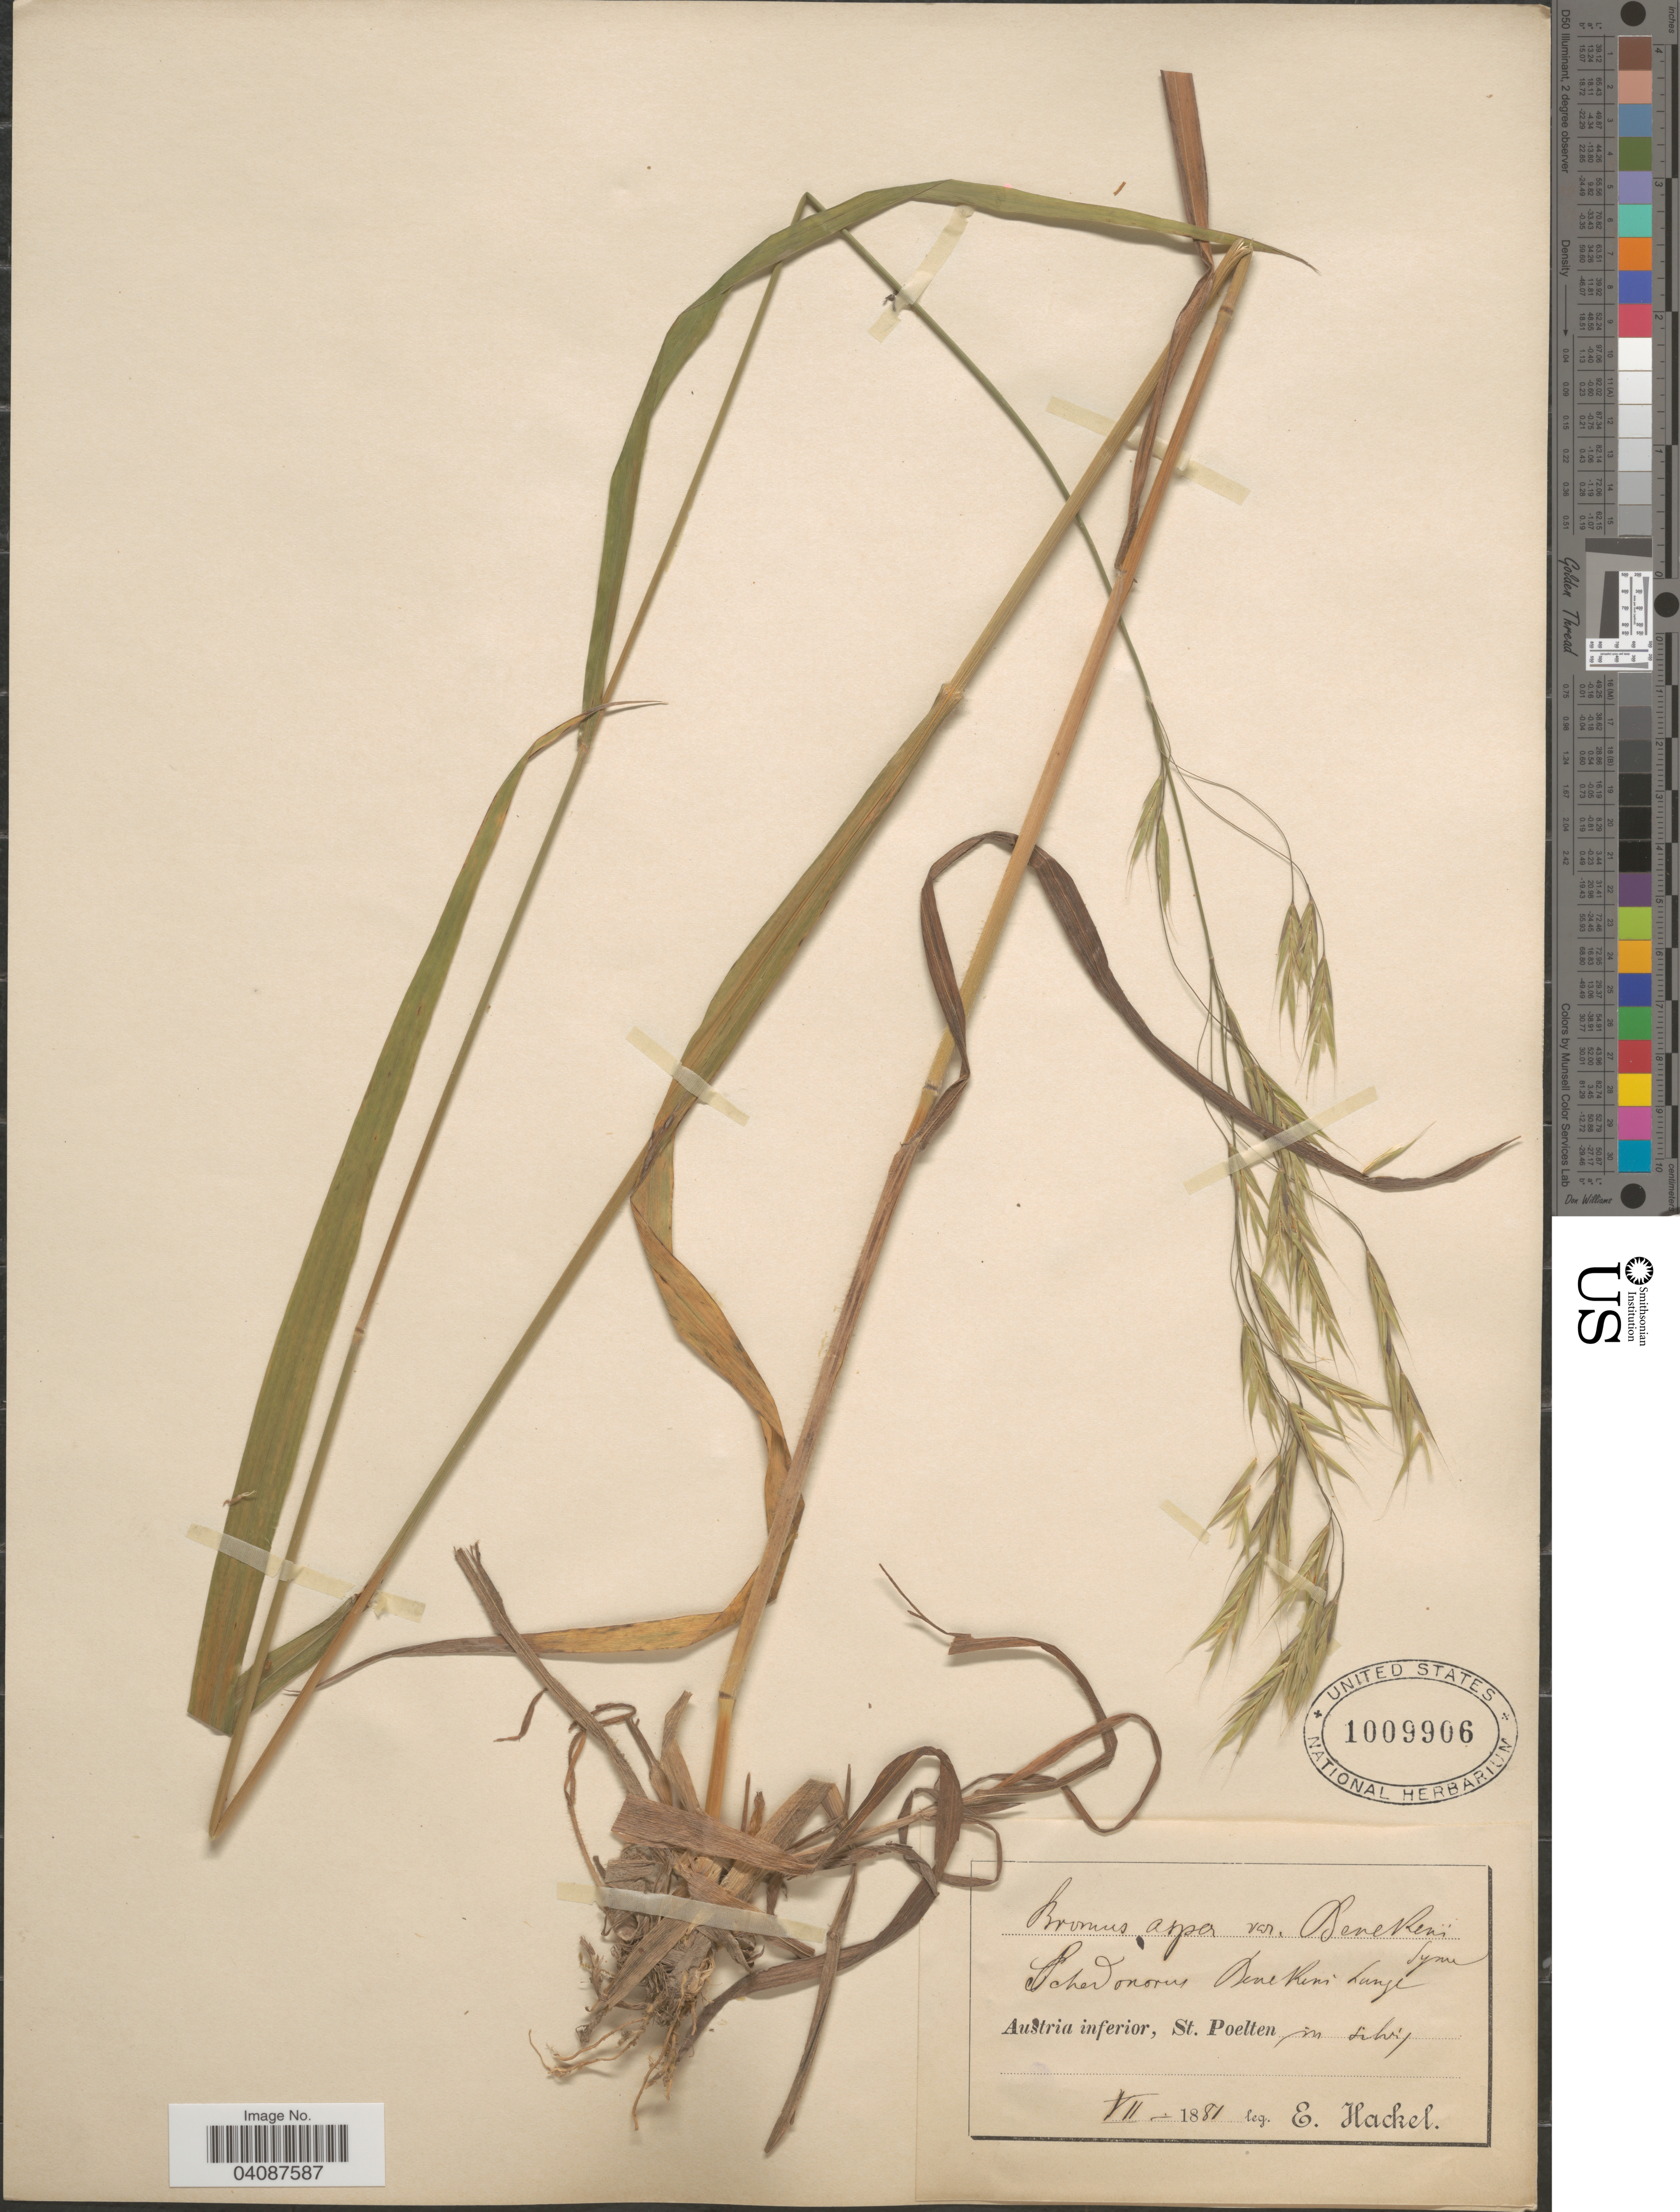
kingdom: Plantae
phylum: Tracheophyta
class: Liliopsida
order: Poales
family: Poaceae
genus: Bromus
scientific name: Bromus benekenii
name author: (Lange) Trimen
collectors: E. Hackel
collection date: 1881-07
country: Austria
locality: Austria inferior, St. Poelten in silvis.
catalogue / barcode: US 1009906